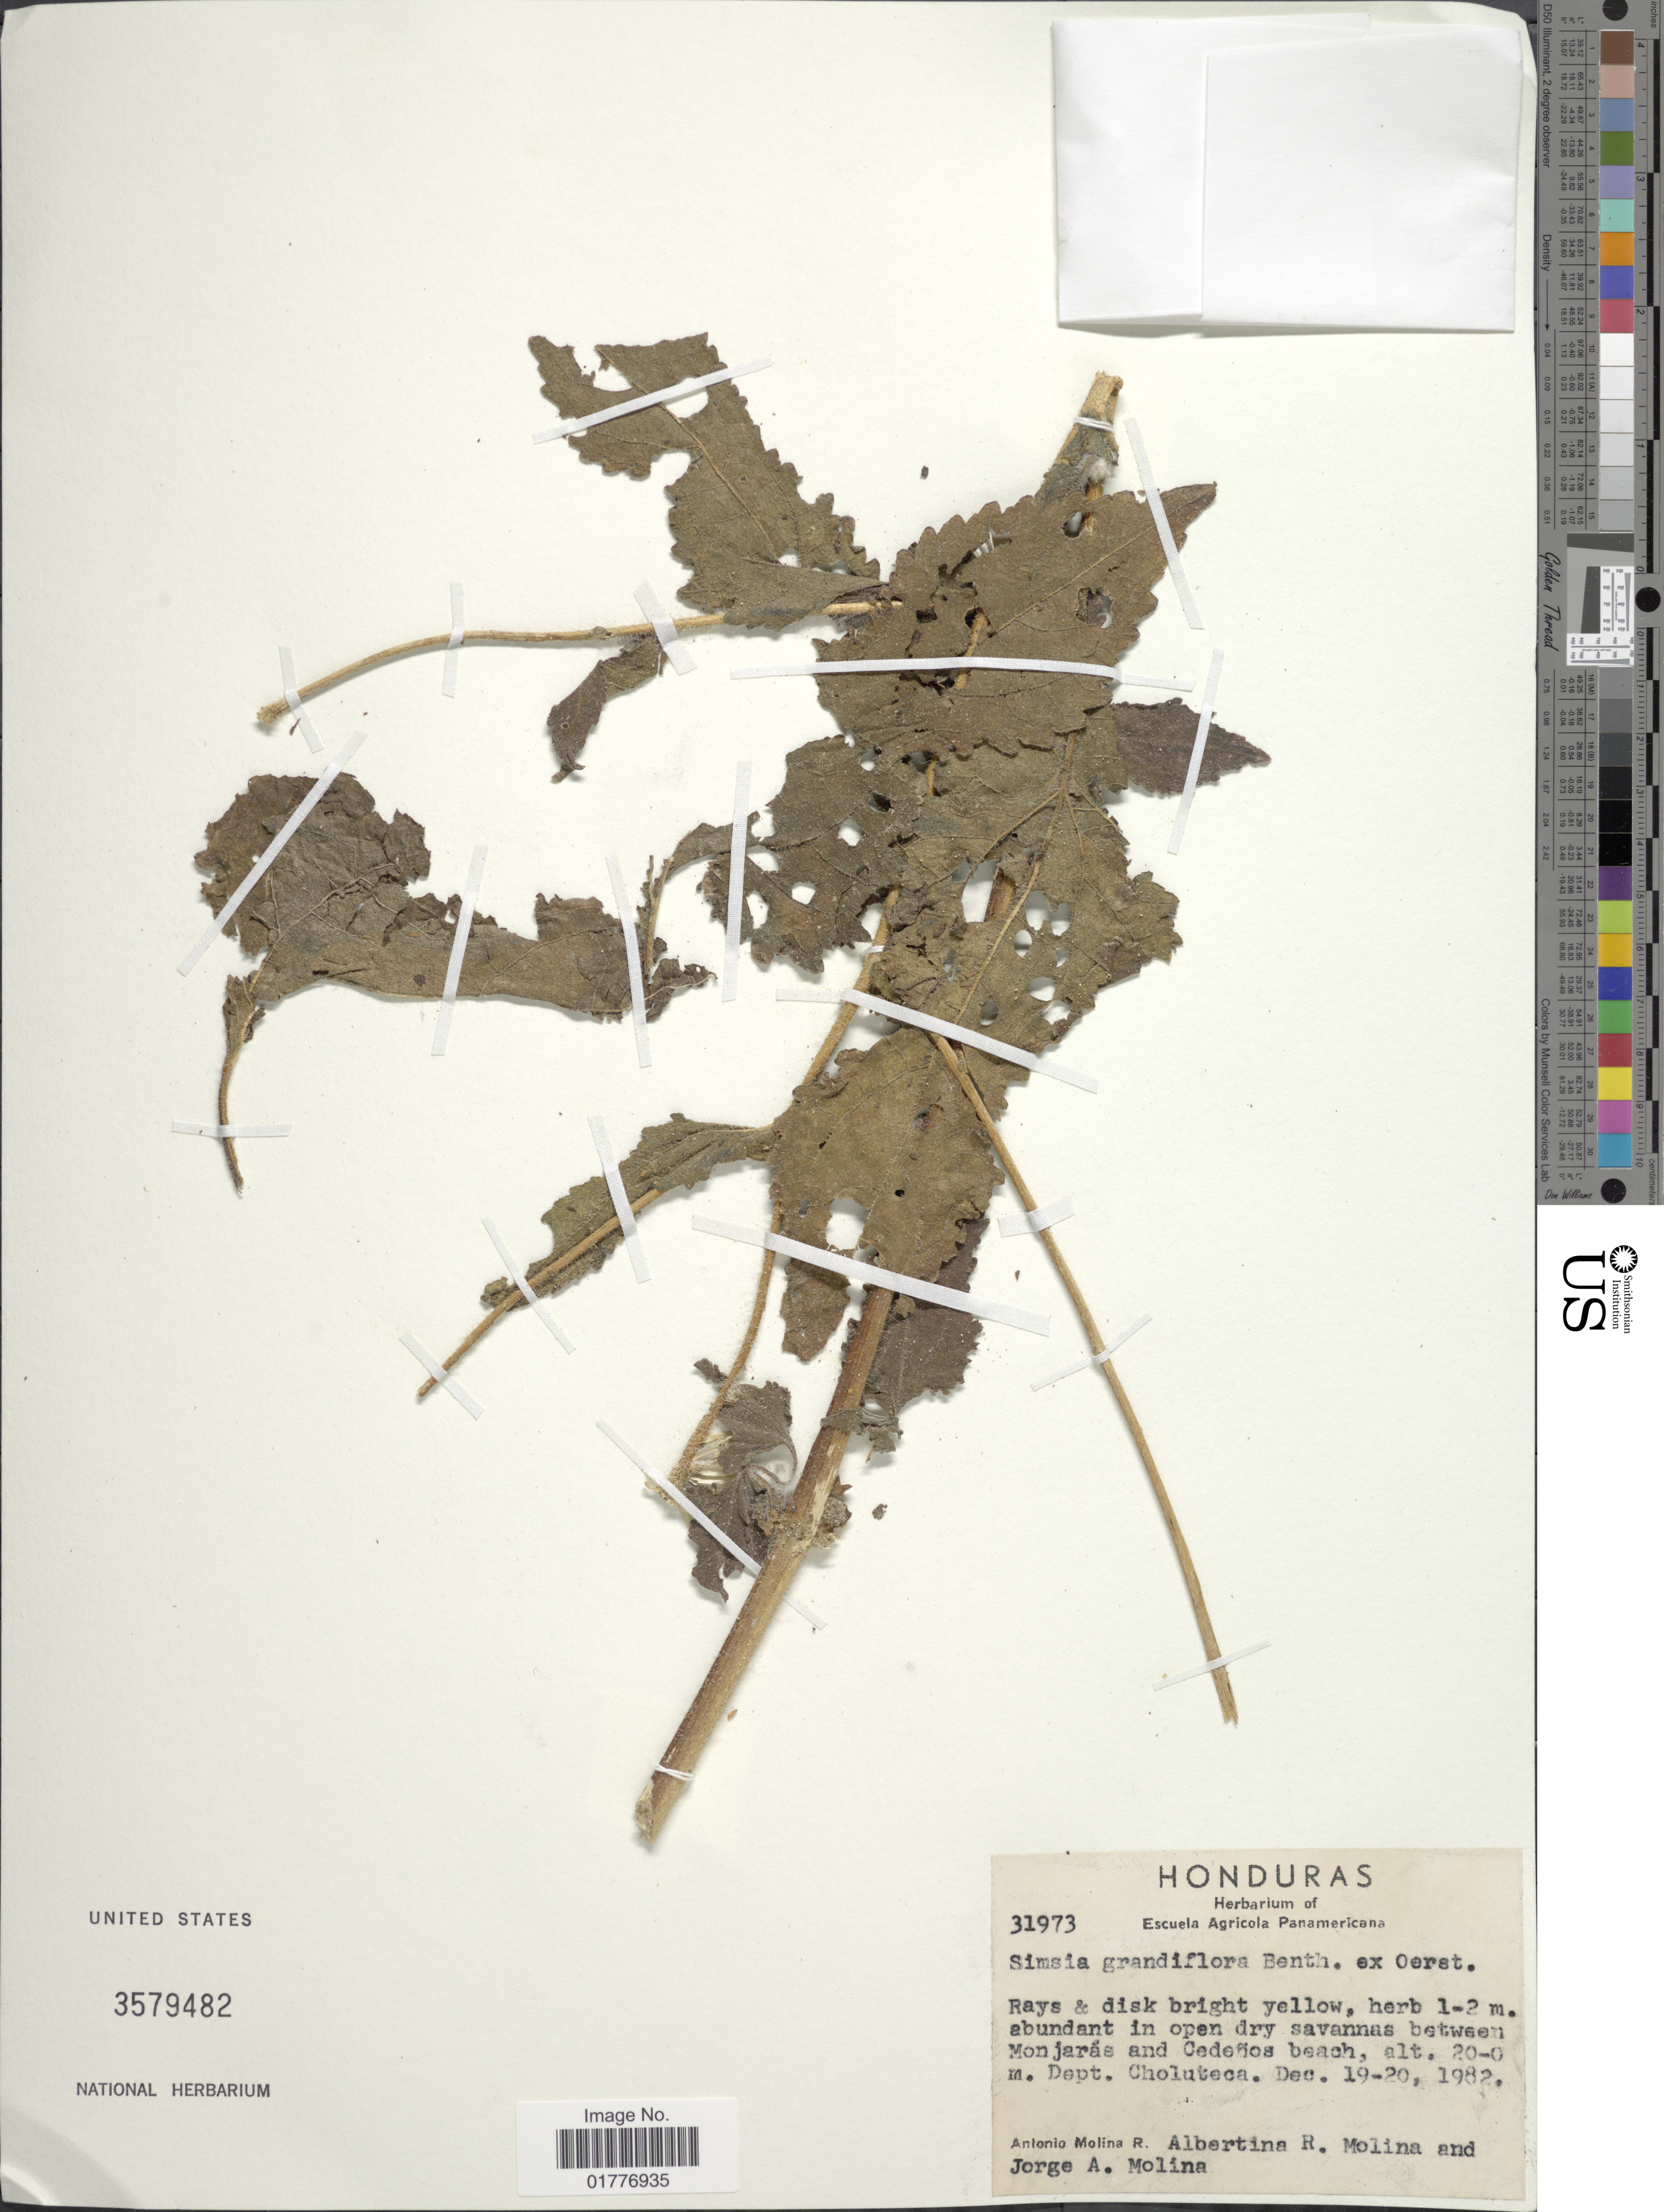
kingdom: Plantae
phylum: Tracheophyta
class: Magnoliopsida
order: Asterales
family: Asteraceae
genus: Simsia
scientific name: Simsia foetida var. grandiflora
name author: (Benth.) D.M. Spooner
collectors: A. Molina R., A. R. Molina & J. A. Molina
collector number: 31973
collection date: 1982-12-19/1982-12-20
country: Honduras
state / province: Choluteca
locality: Abundant in open dry savannas between Monjaras and Cedenos beach, Dept. Choluteca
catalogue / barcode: US 3579482